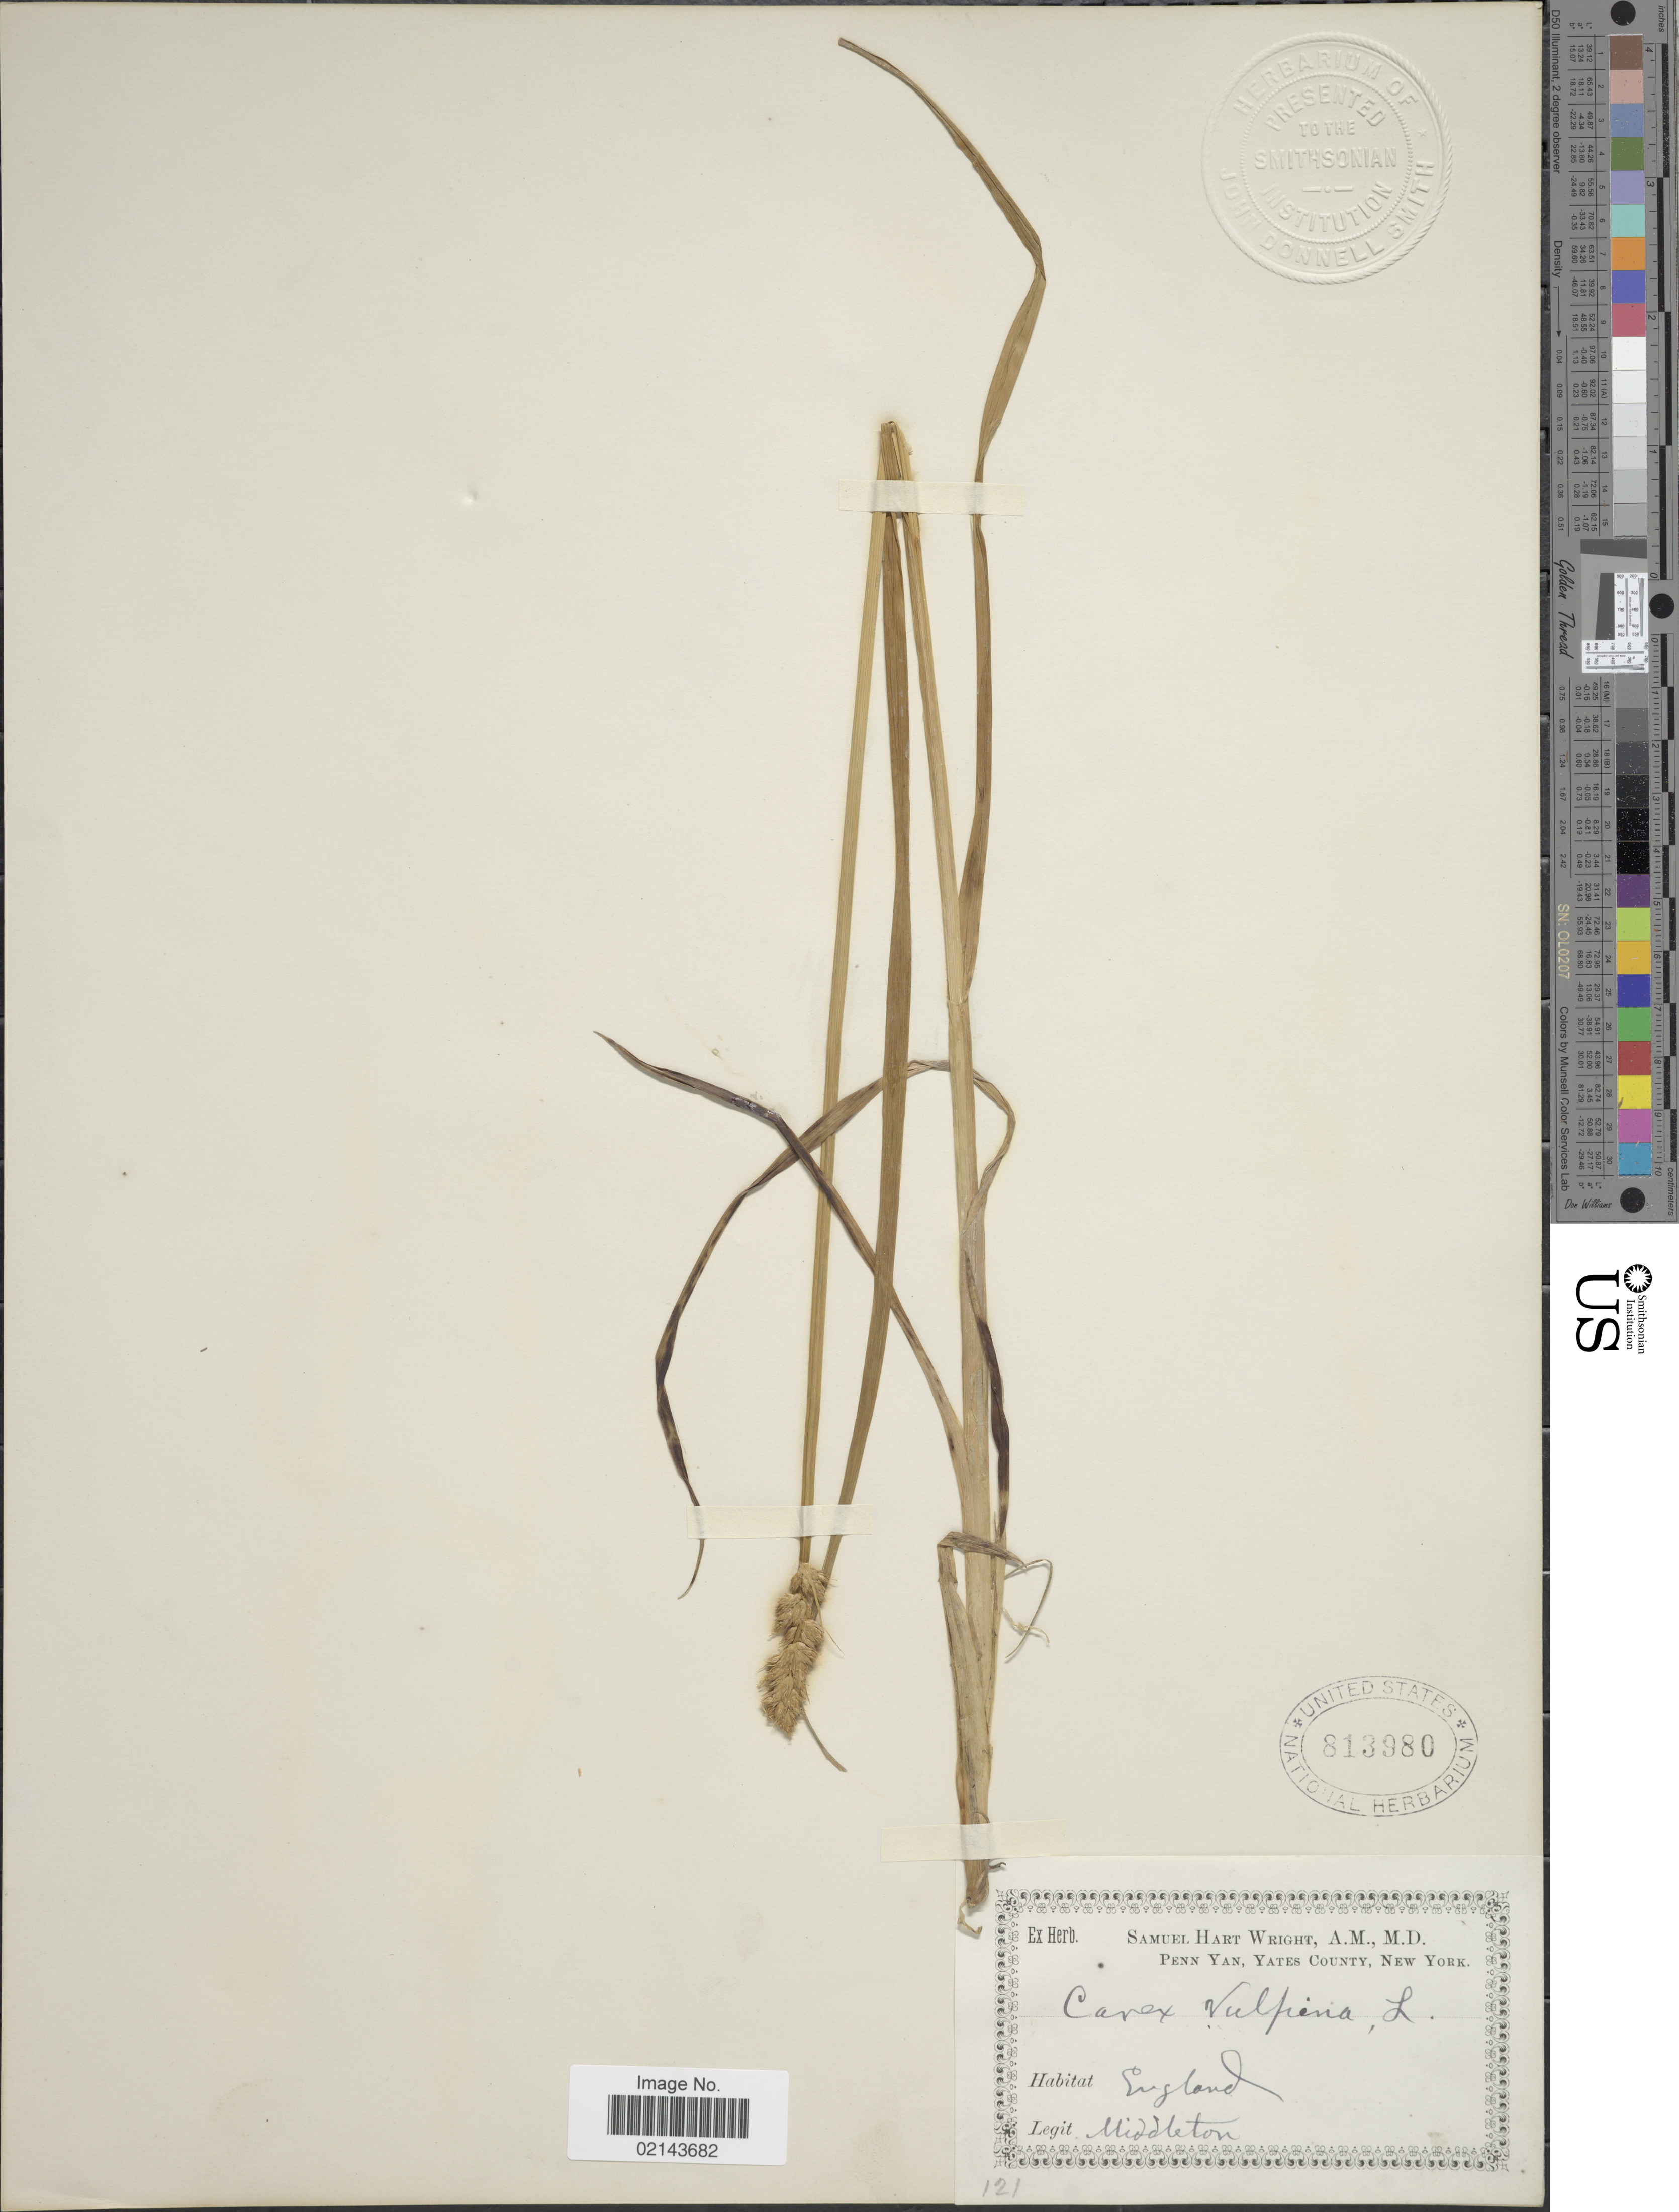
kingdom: Plantae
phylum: Tracheophyta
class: Liliopsida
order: Poales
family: Cyperaceae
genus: Carex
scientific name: Carex vulpina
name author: L.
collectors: Middleton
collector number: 121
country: United Kingdom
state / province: England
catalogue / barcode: US 813980